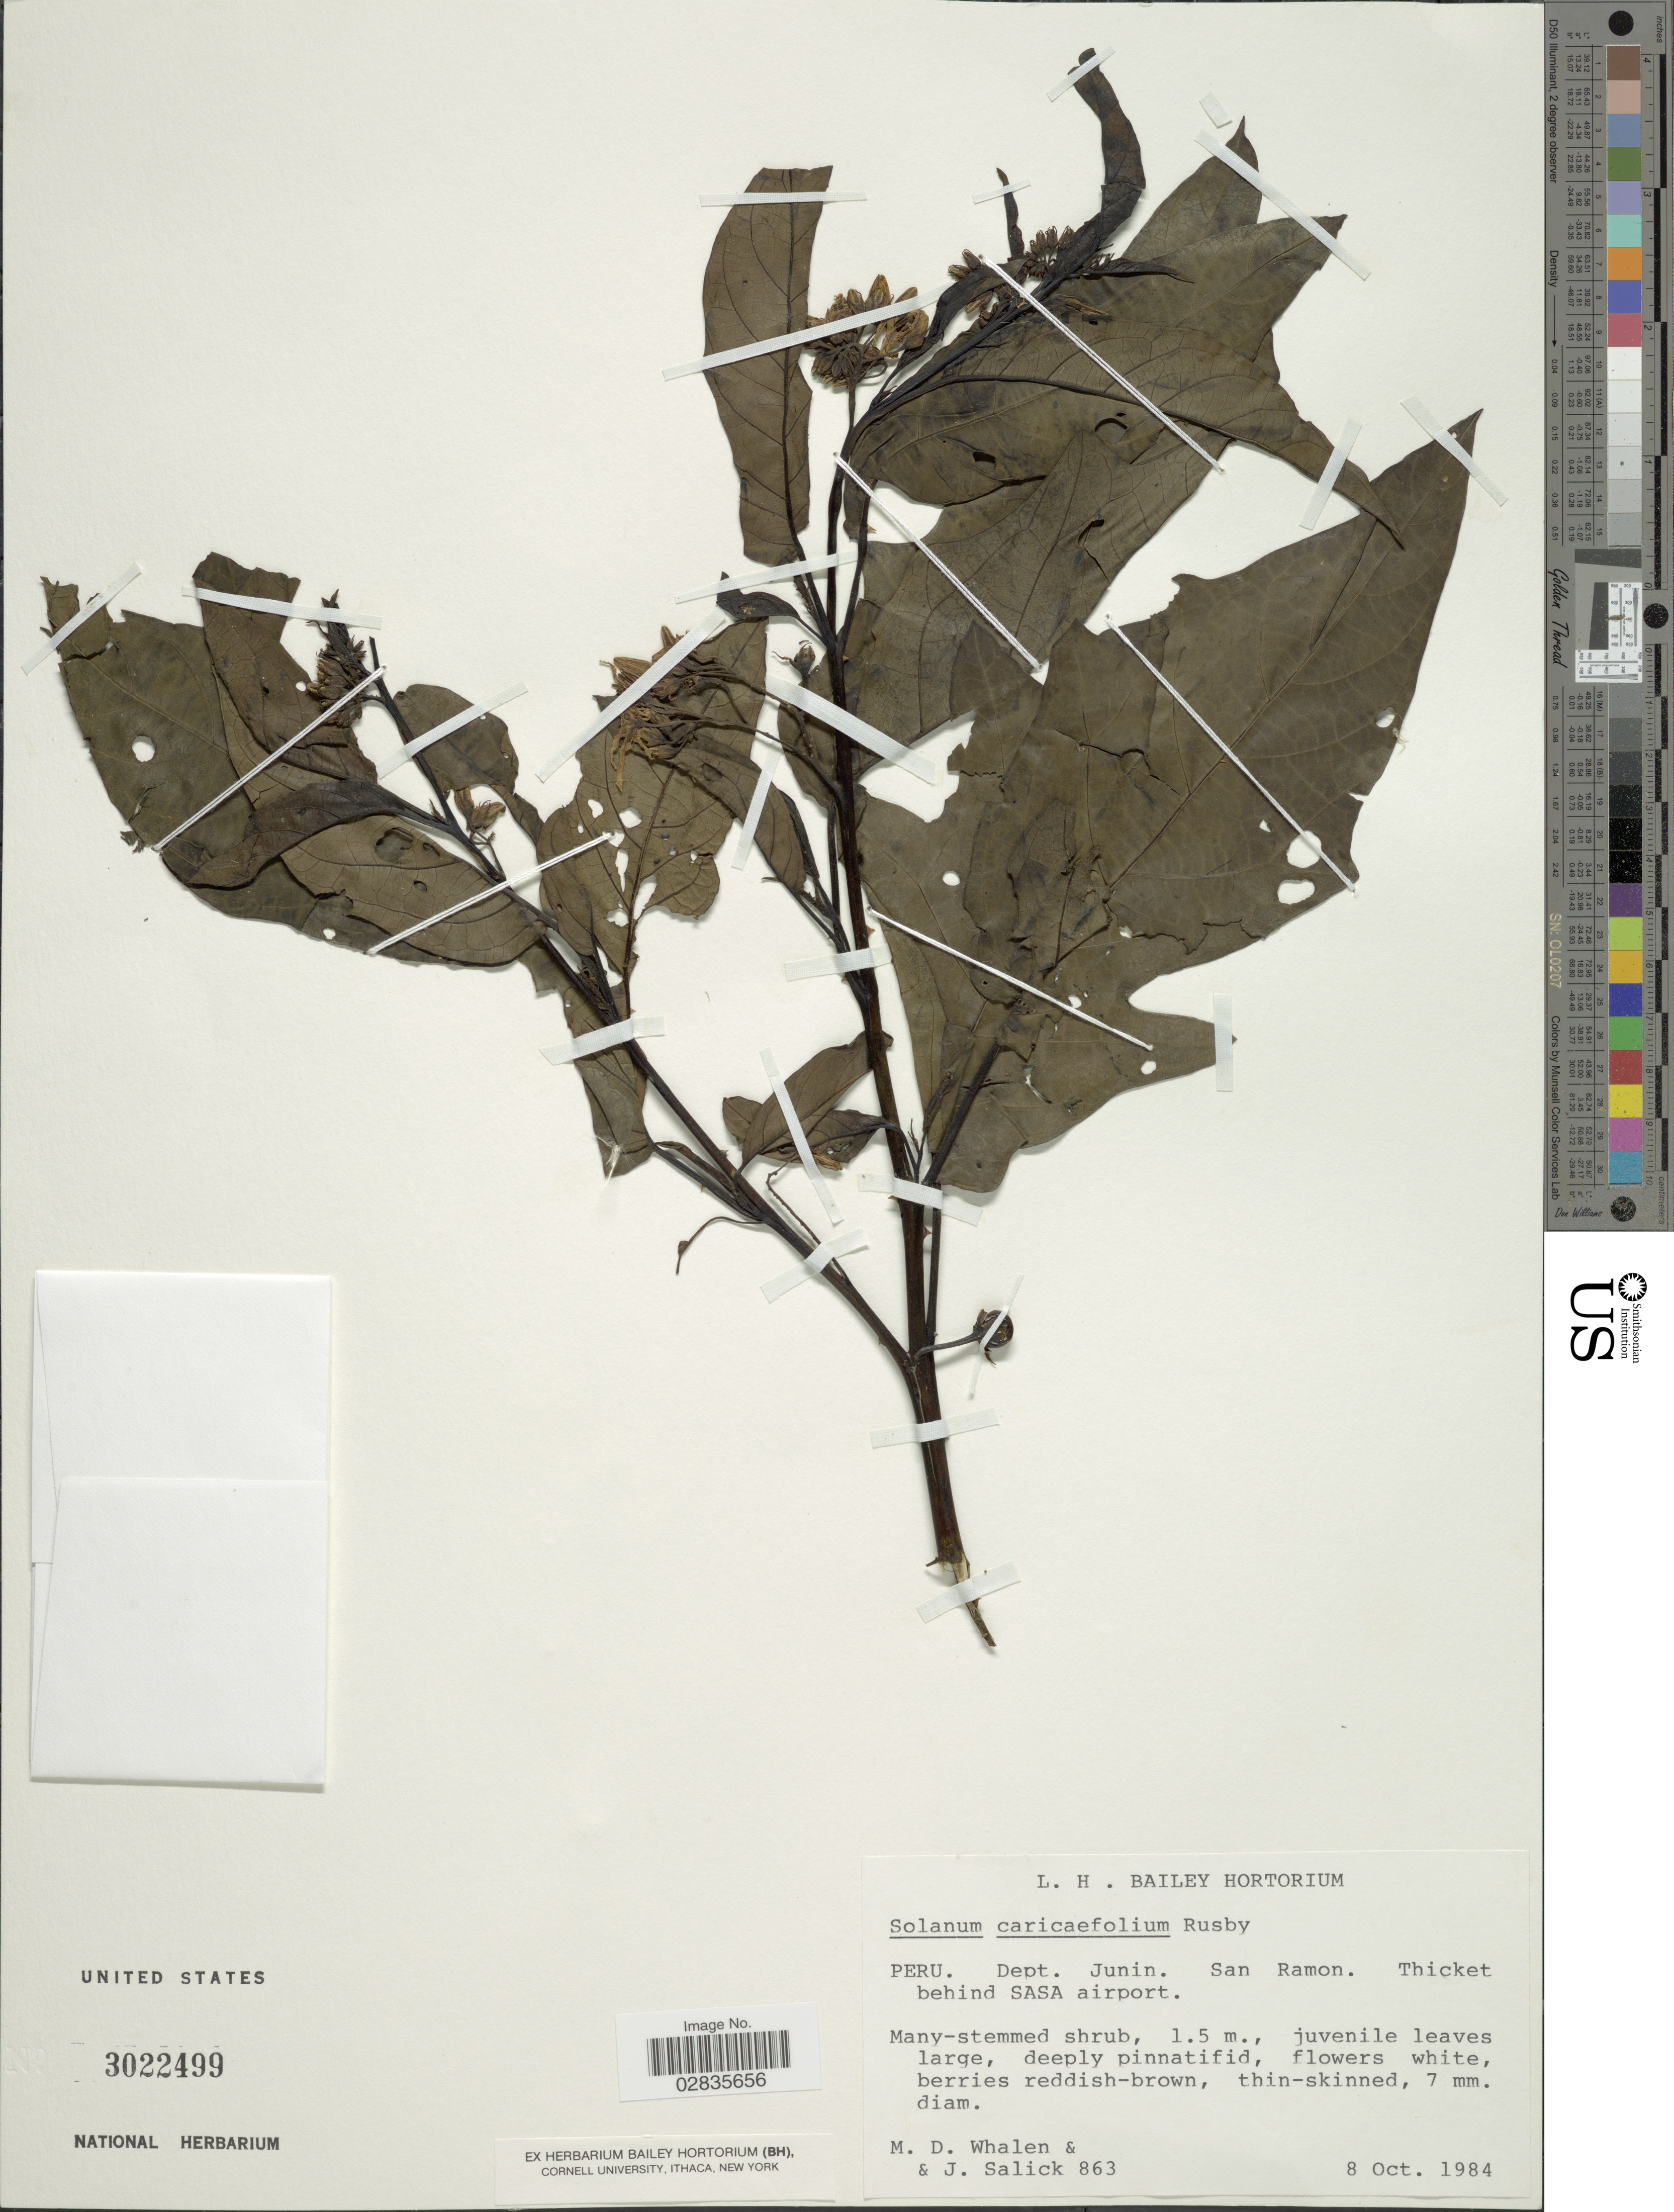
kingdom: Plantae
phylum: Tracheophyta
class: Magnoliopsida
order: Solanales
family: Solanaceae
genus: Solanum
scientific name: Solanum caricaefolium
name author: Rusby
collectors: M. Whalen & J. Salick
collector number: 863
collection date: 1984-10-08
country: Peru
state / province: Junín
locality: Dept. Junin, San Ramon, Thicket behind Sasa airport.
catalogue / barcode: US 3022499